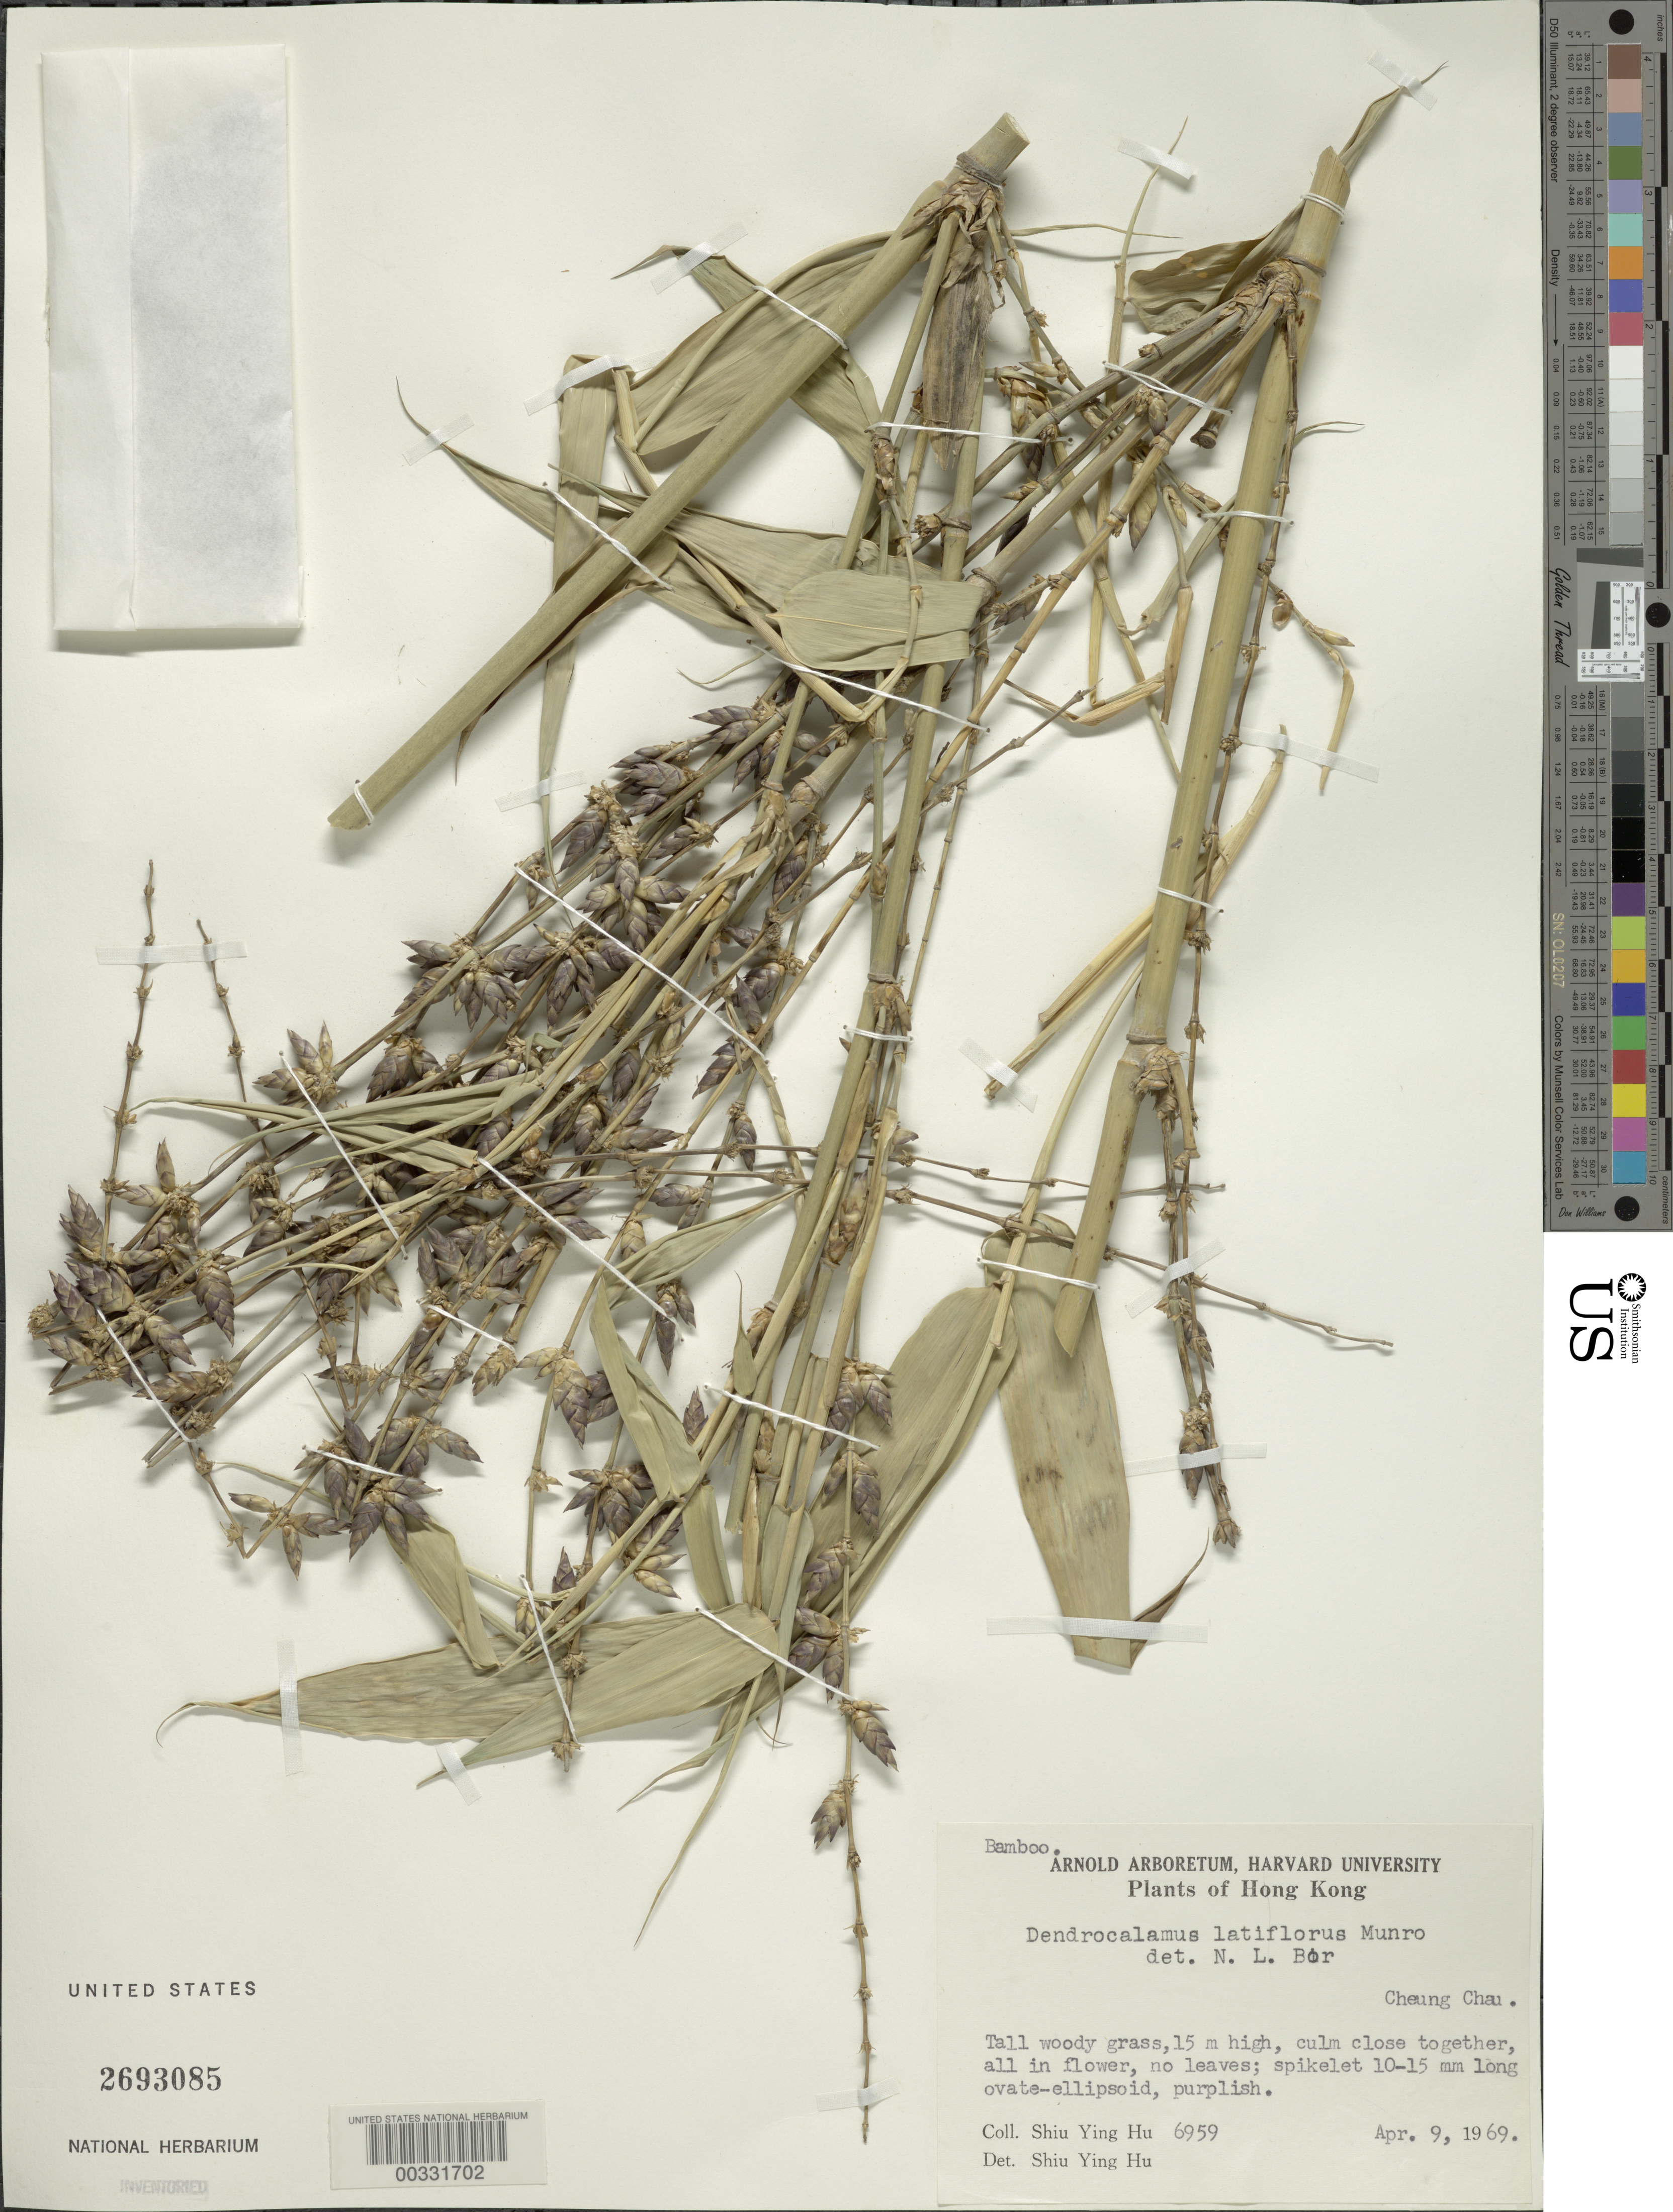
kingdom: Plantae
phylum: Tracheophyta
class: Liliopsida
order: Poales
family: Poaceae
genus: Dendrocalamus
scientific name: Dendrocalamus latiflorus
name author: Munro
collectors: Y. Shiu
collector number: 6959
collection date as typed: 09 Apr 1969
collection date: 1969-04-09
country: China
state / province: Hong Kong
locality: Cheung chau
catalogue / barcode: US 2693085